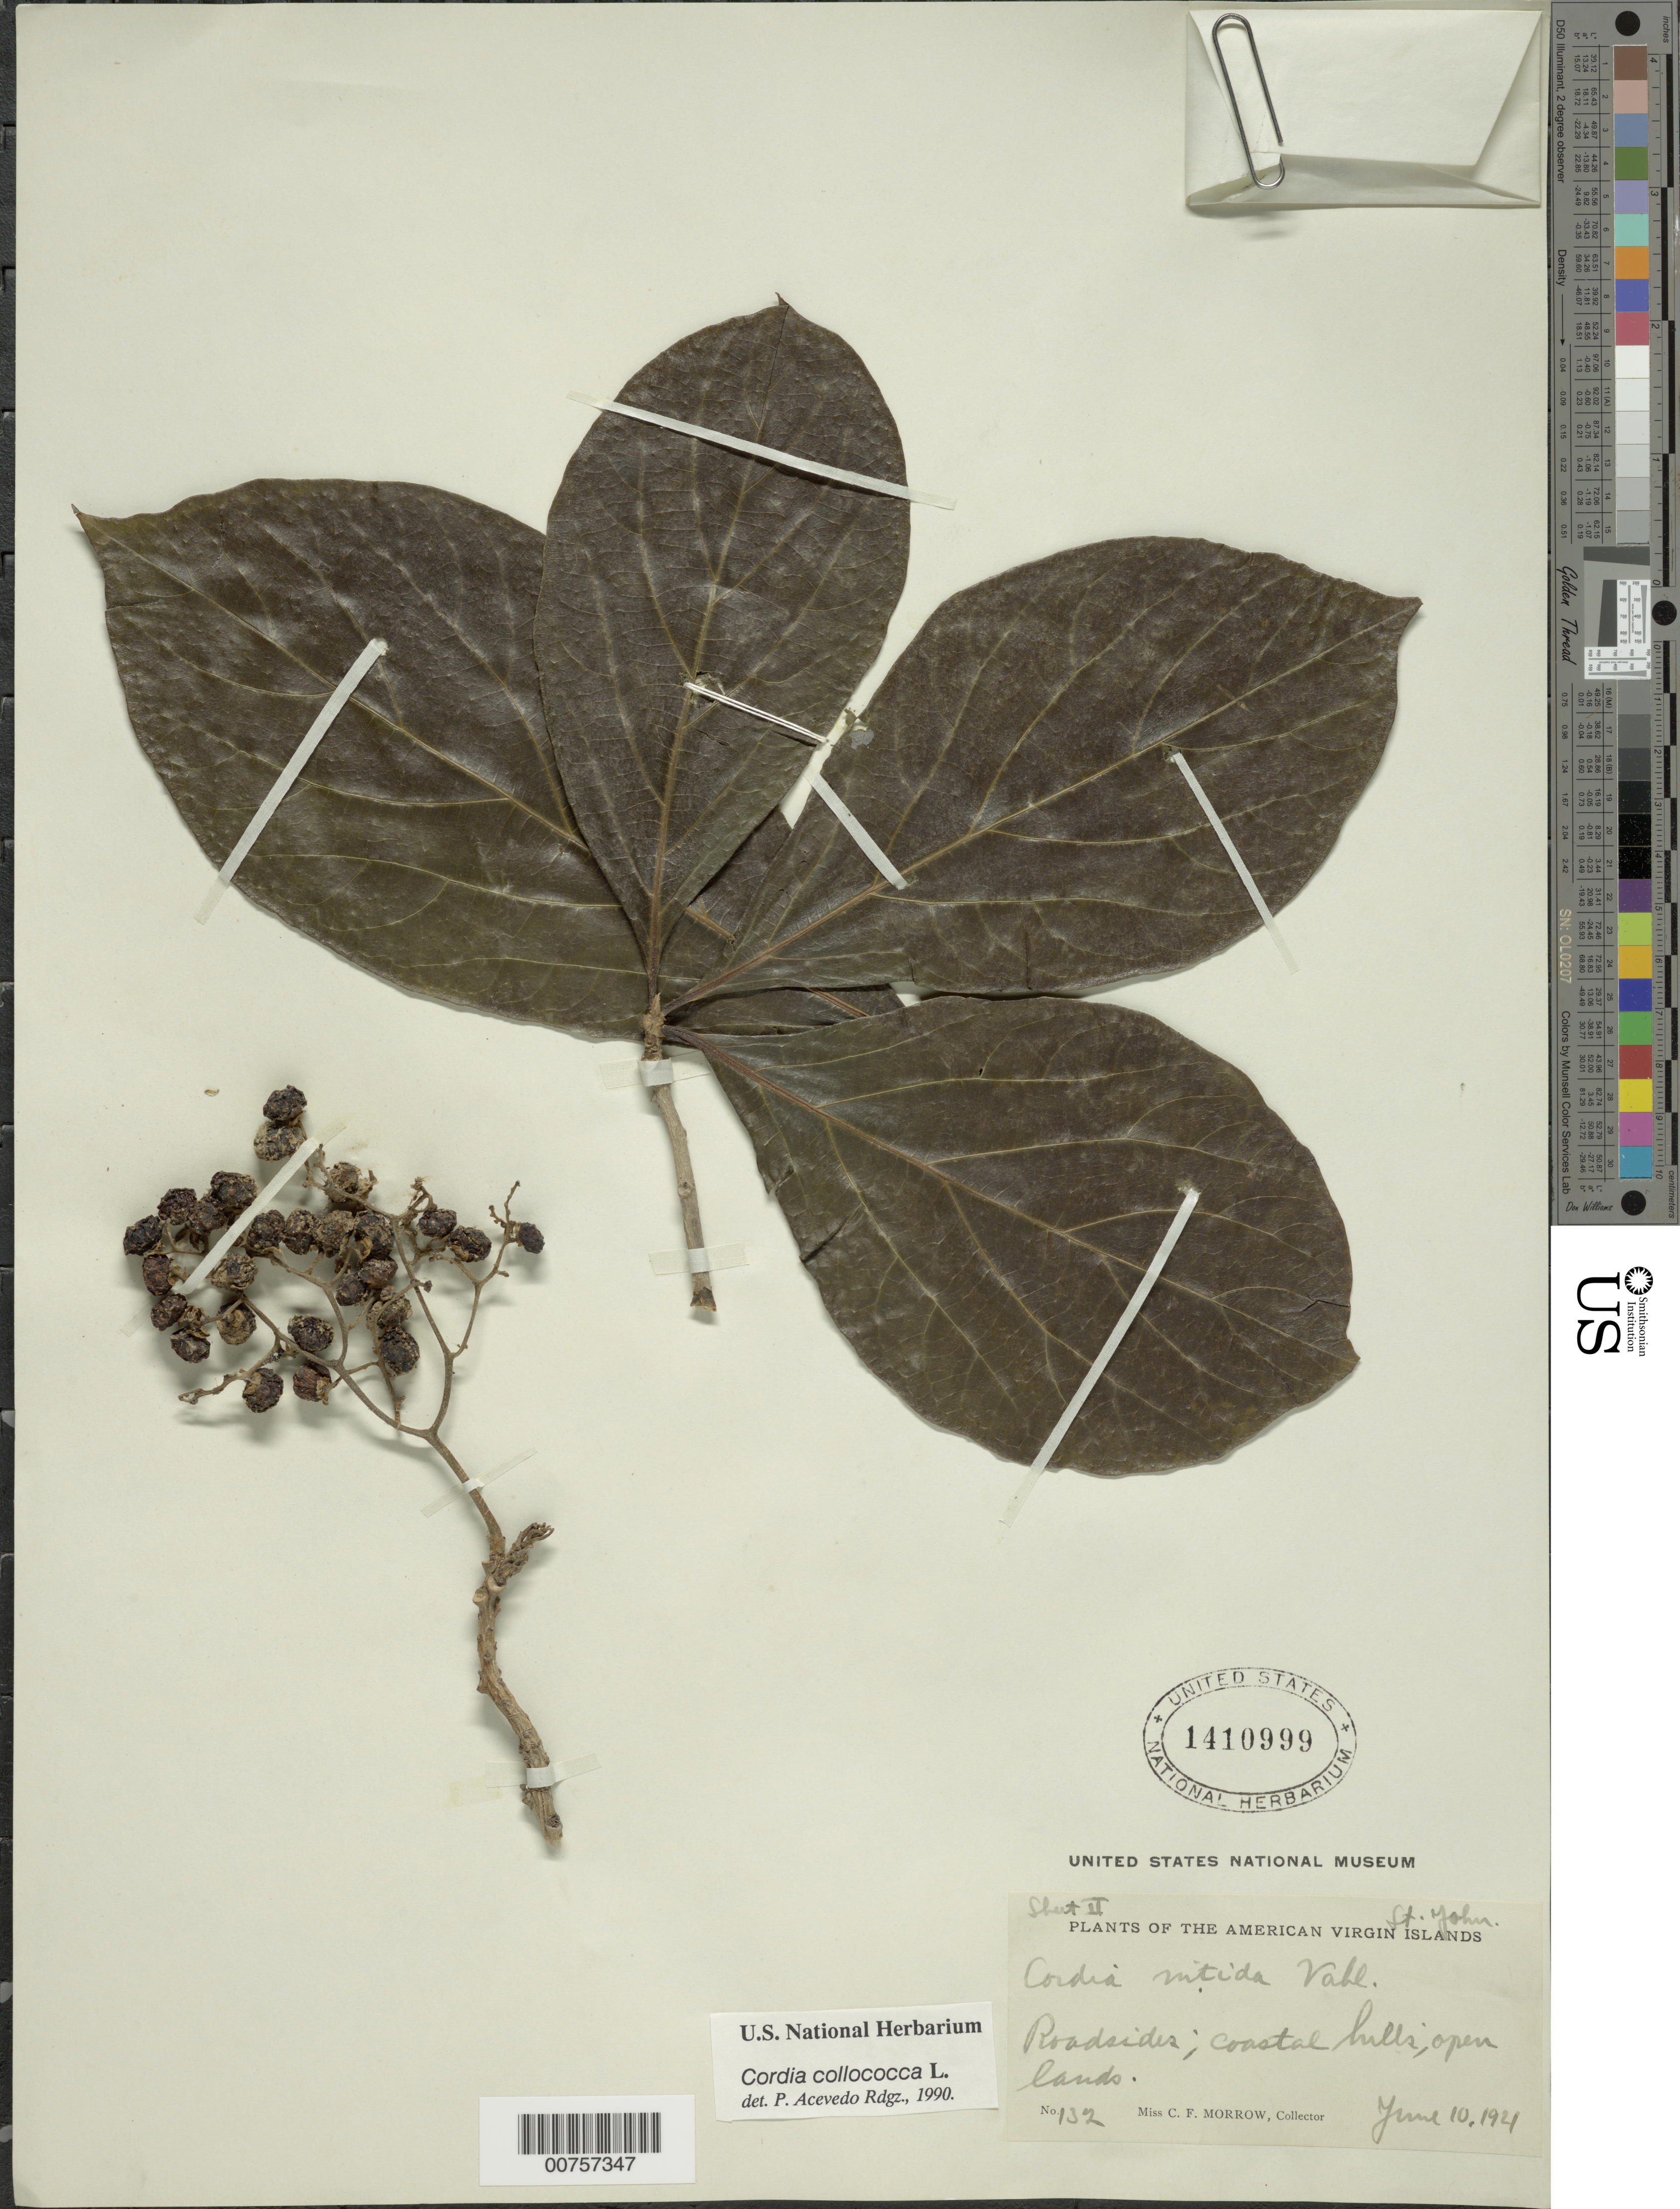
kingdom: Plantae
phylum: Tracheophyta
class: Magnoliopsida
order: Boraginales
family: Cordiaceae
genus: Cordia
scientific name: Cordia collococca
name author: L.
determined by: Acevedo-Rodríguez, P., (BOT), Smithsonian Institution - National Museum of Natural History (UNITED STATES)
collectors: C. Morrow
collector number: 132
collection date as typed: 10 Jun 1921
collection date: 1921-06-10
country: U.S. Virgin Islands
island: St. John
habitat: Roadsides; coastal hills; open lands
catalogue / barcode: US 1410999